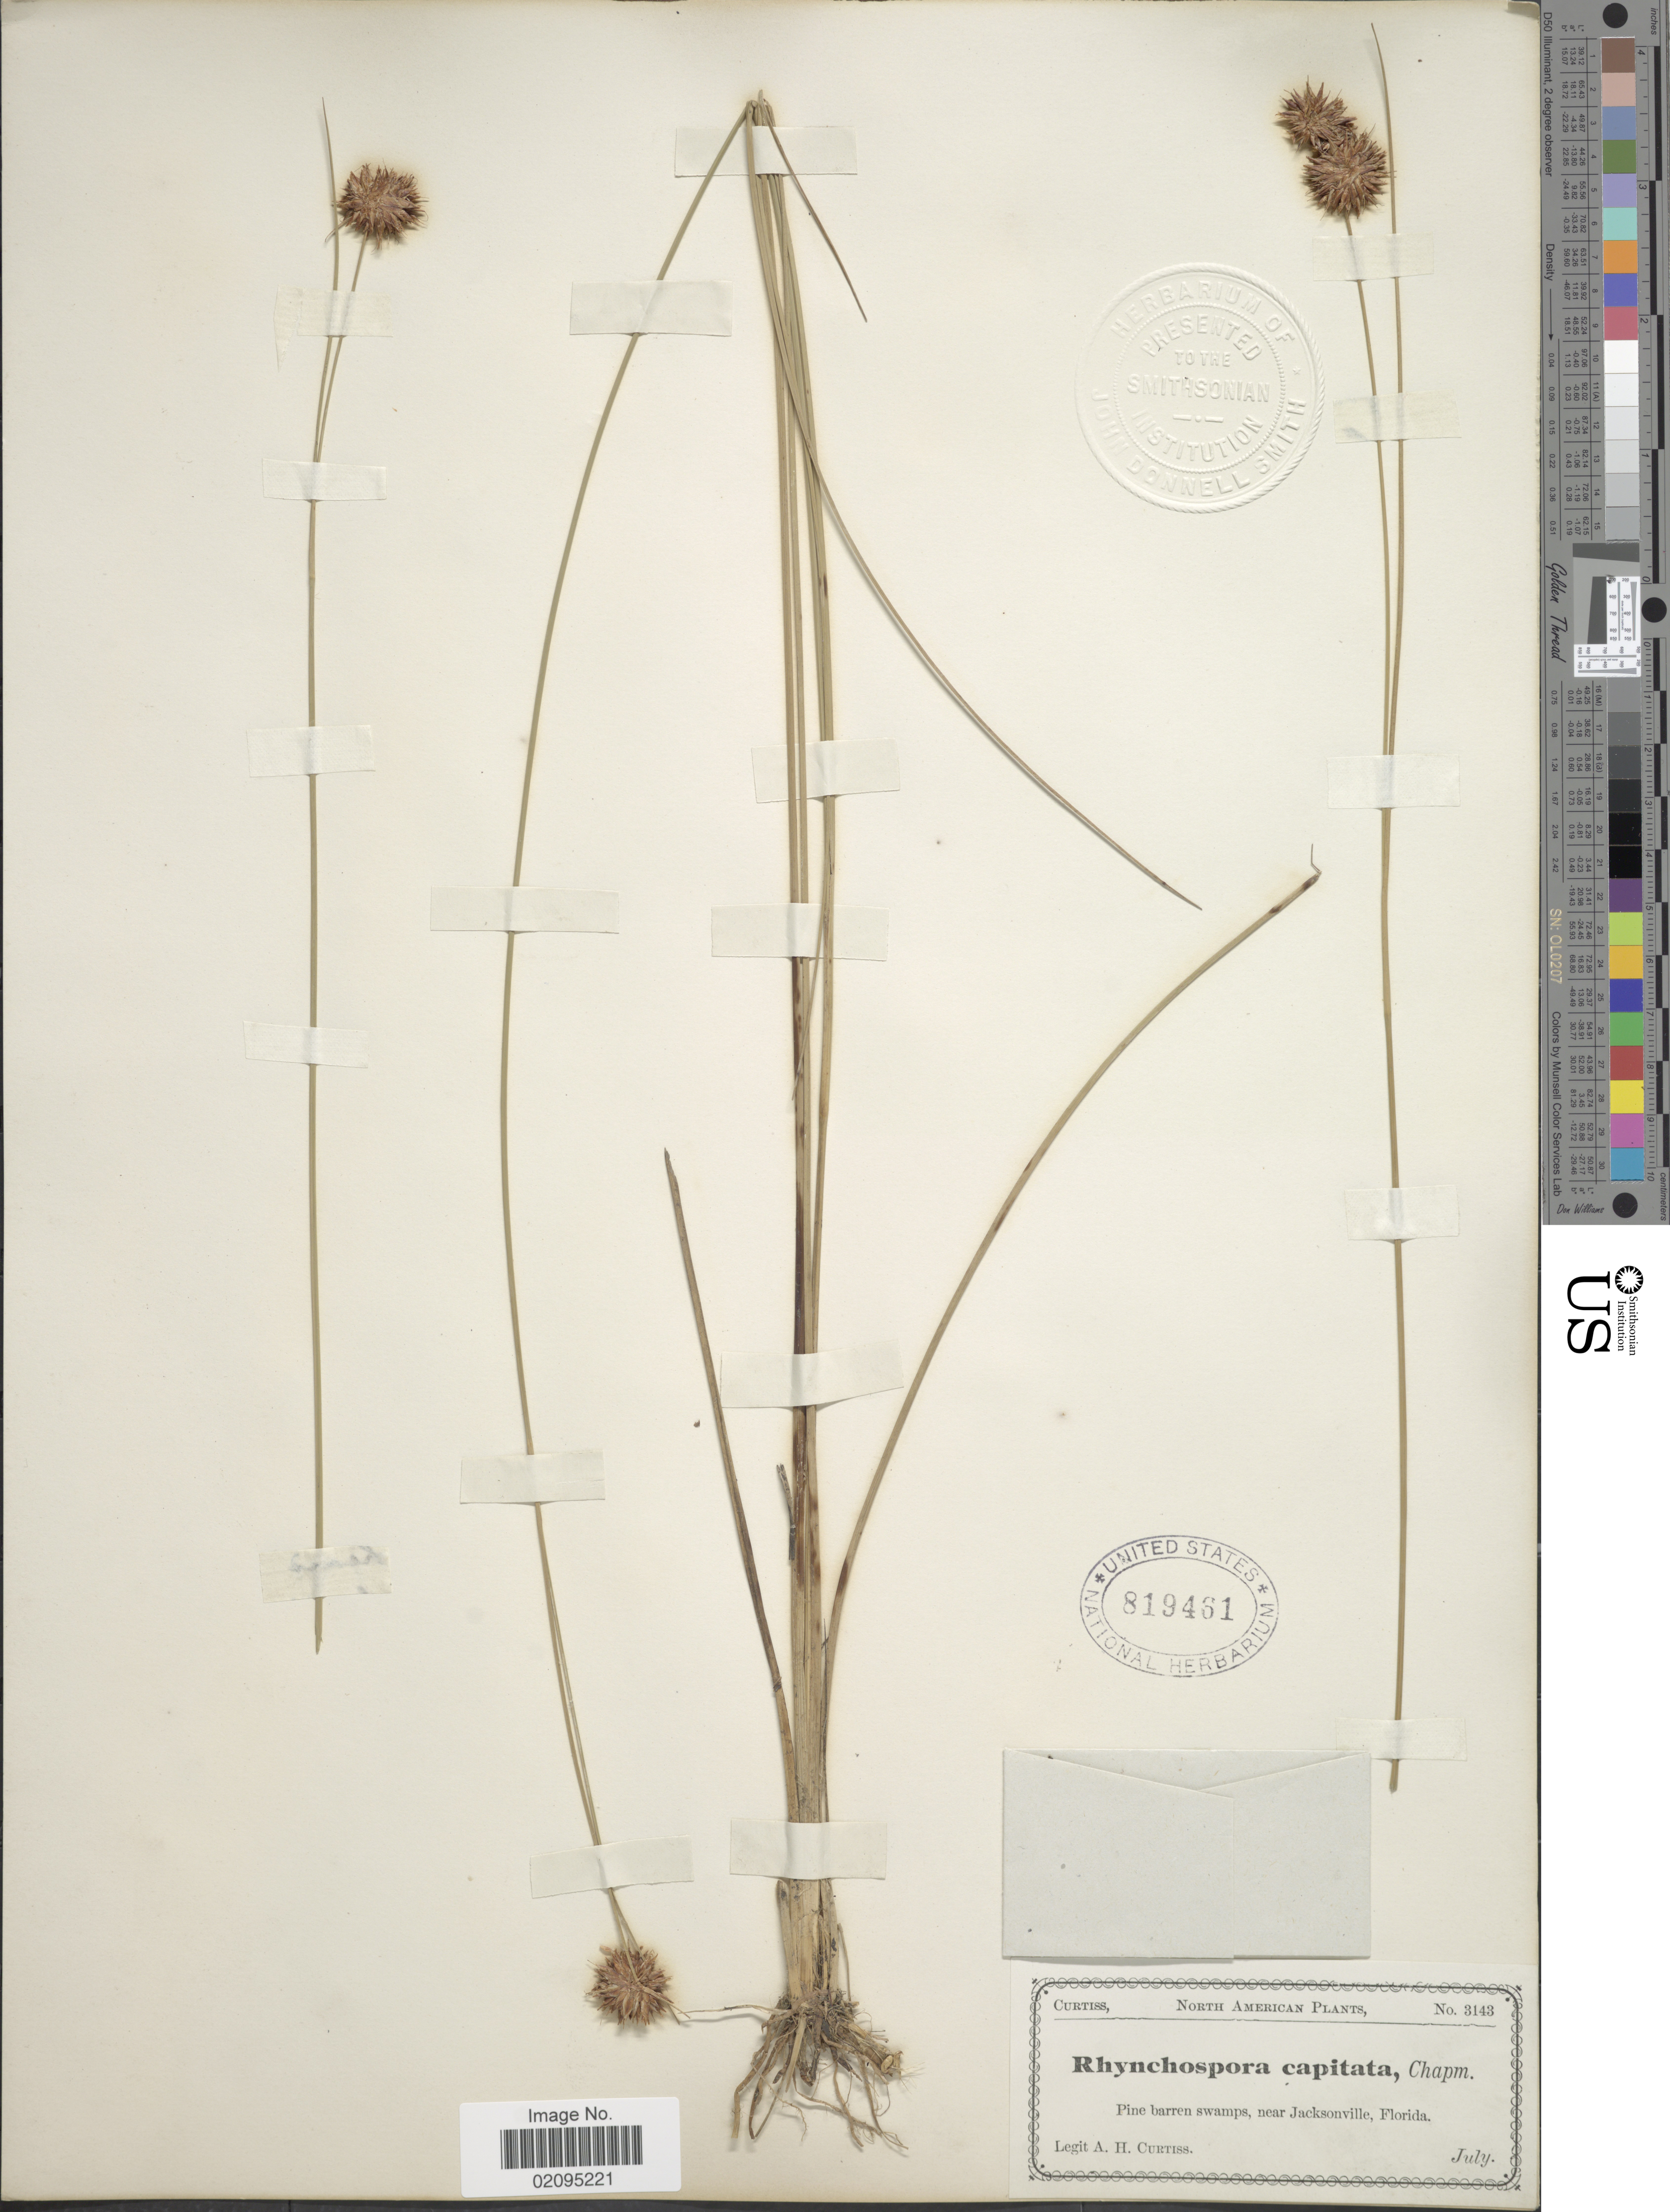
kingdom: Plantae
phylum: Tracheophyta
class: Liliopsida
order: Poales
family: Cyperaceae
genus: Rhynchospora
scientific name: Rhynchospora tracyi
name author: Britton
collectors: A. H. Curtiss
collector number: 3143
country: United States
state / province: Florida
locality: Pine barren swamps, near Jacksonville.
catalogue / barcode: US 819461